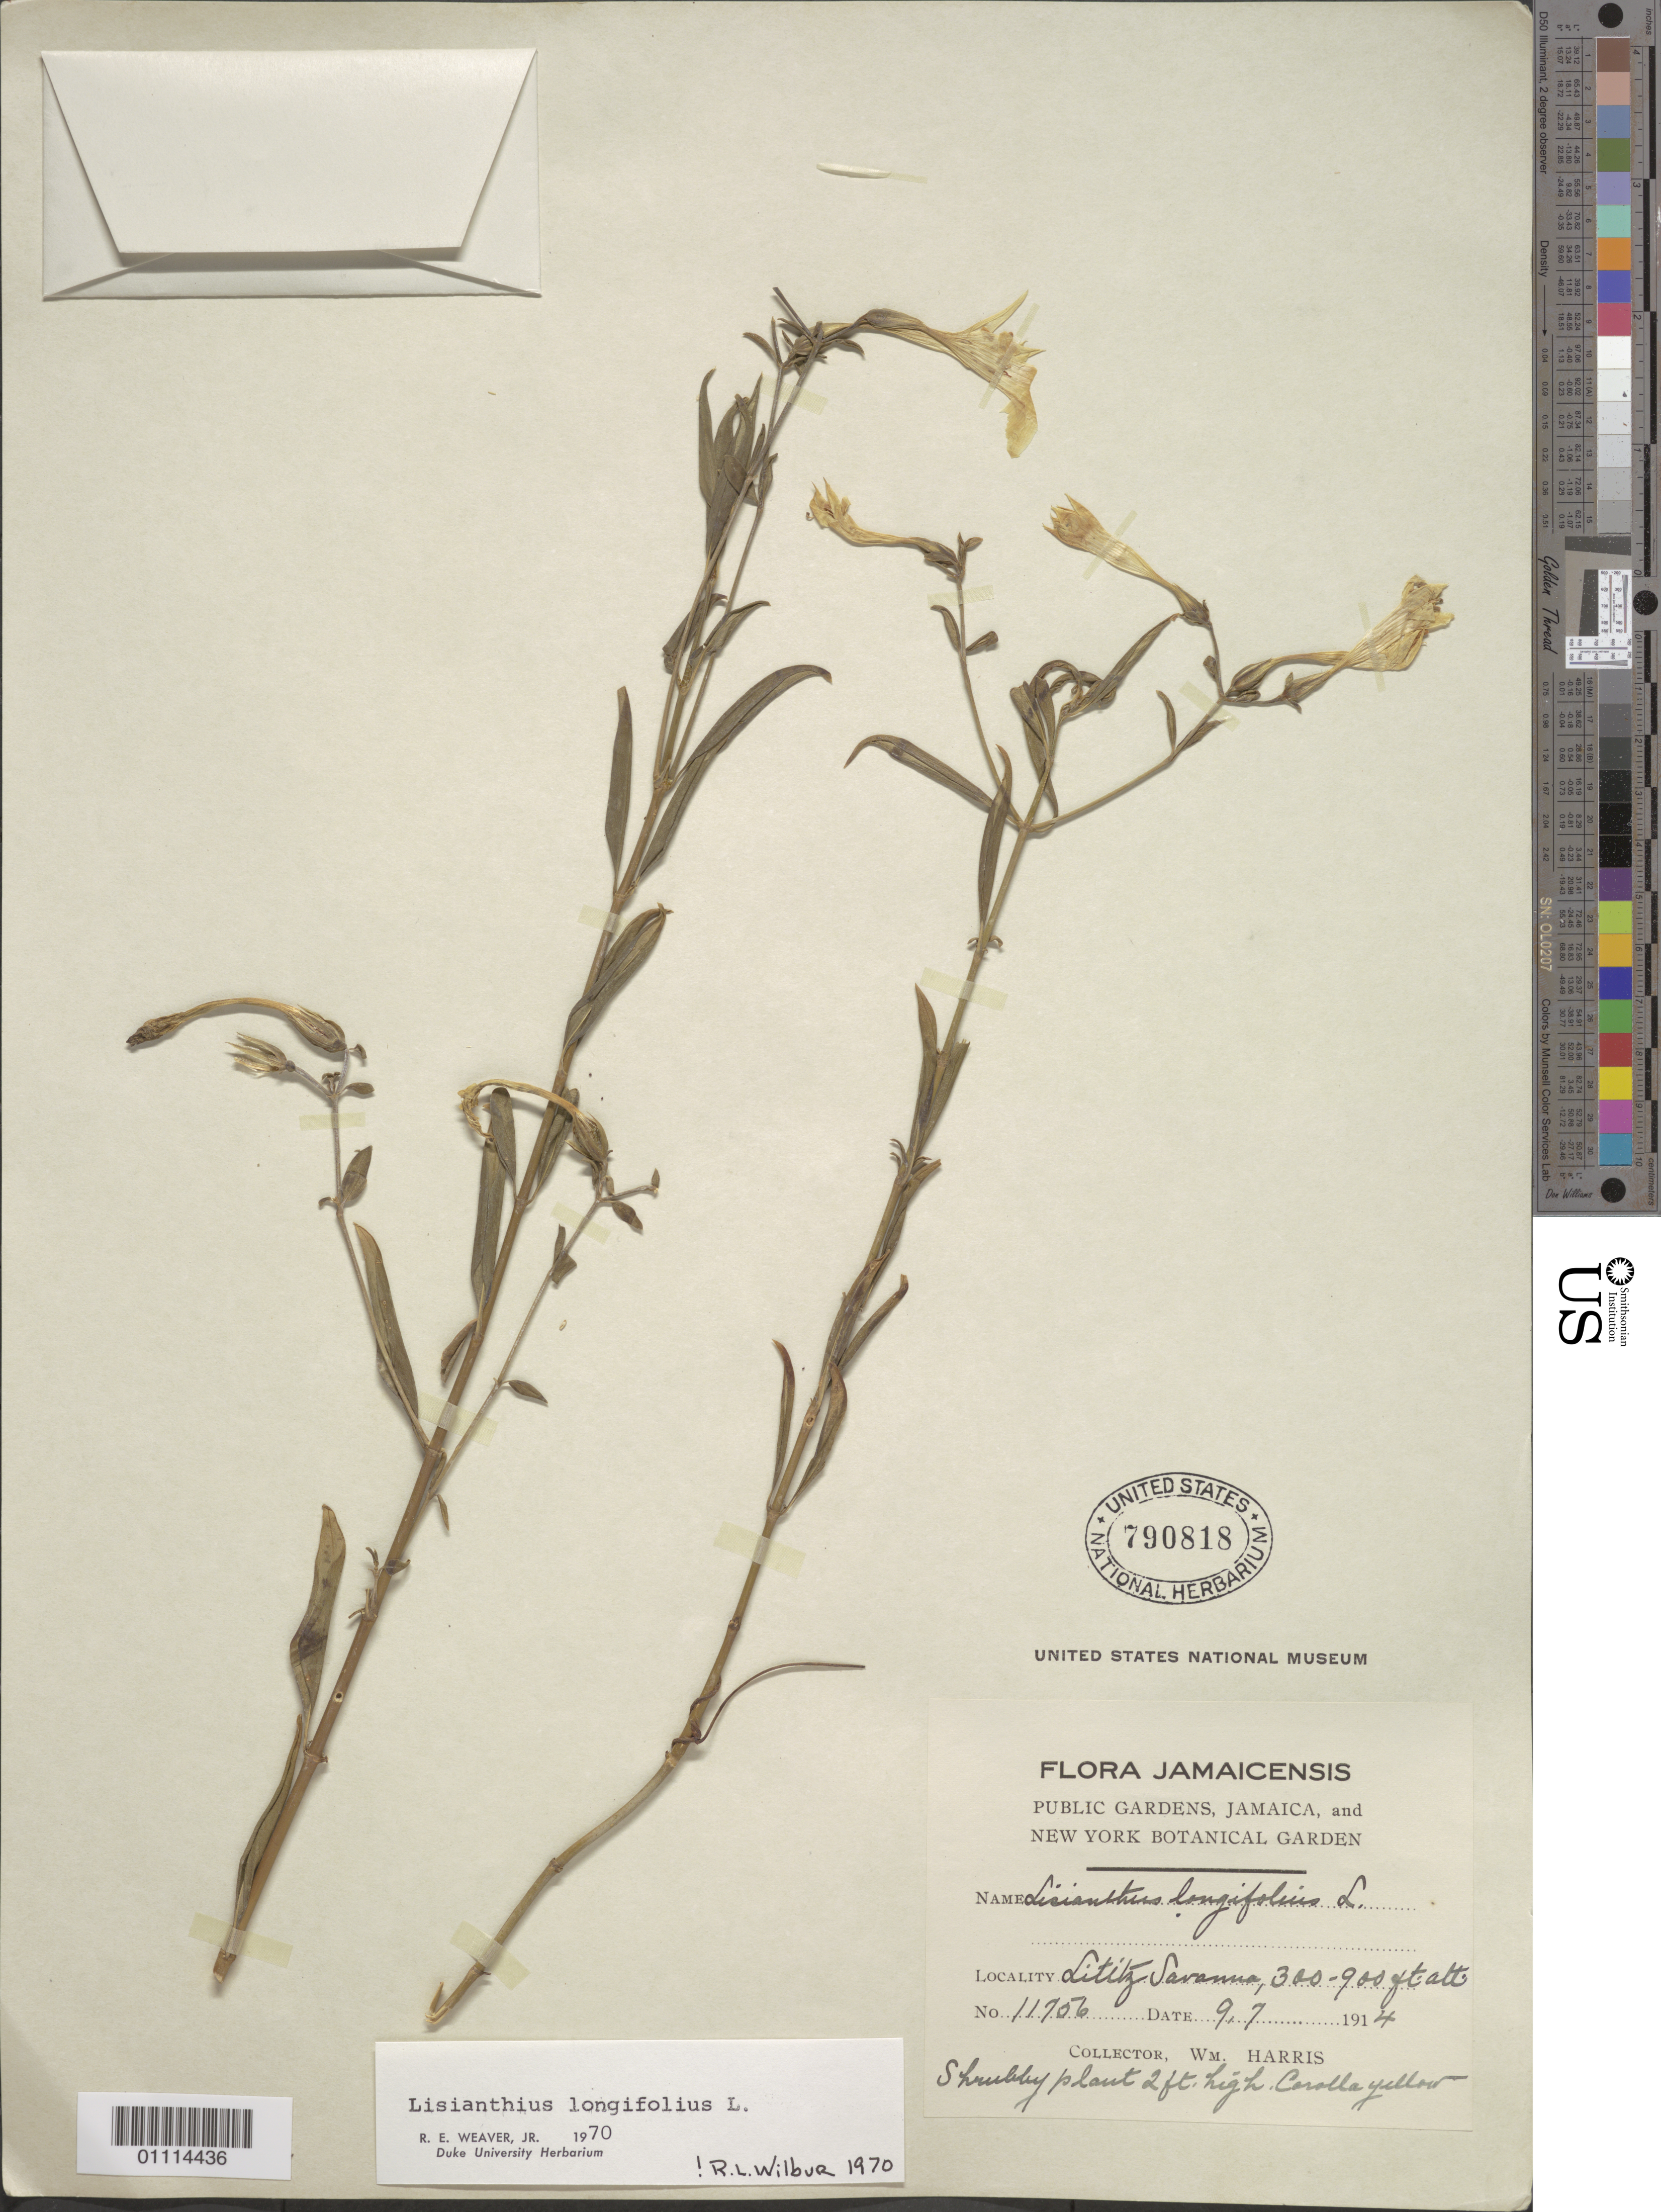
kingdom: Plantae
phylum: Tracheophyta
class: Magnoliopsida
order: Gentianales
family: Gentianaceae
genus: Lisianthius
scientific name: Lisianthius longifolius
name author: L.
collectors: W. Harris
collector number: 11756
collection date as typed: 09 Jul 1914 or 07 Sep 1914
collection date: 1914-07-09 or 1914-09-07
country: Jamaica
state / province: Saint Elizabeth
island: Jamaica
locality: Lititz Savanna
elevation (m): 91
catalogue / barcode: US 790818